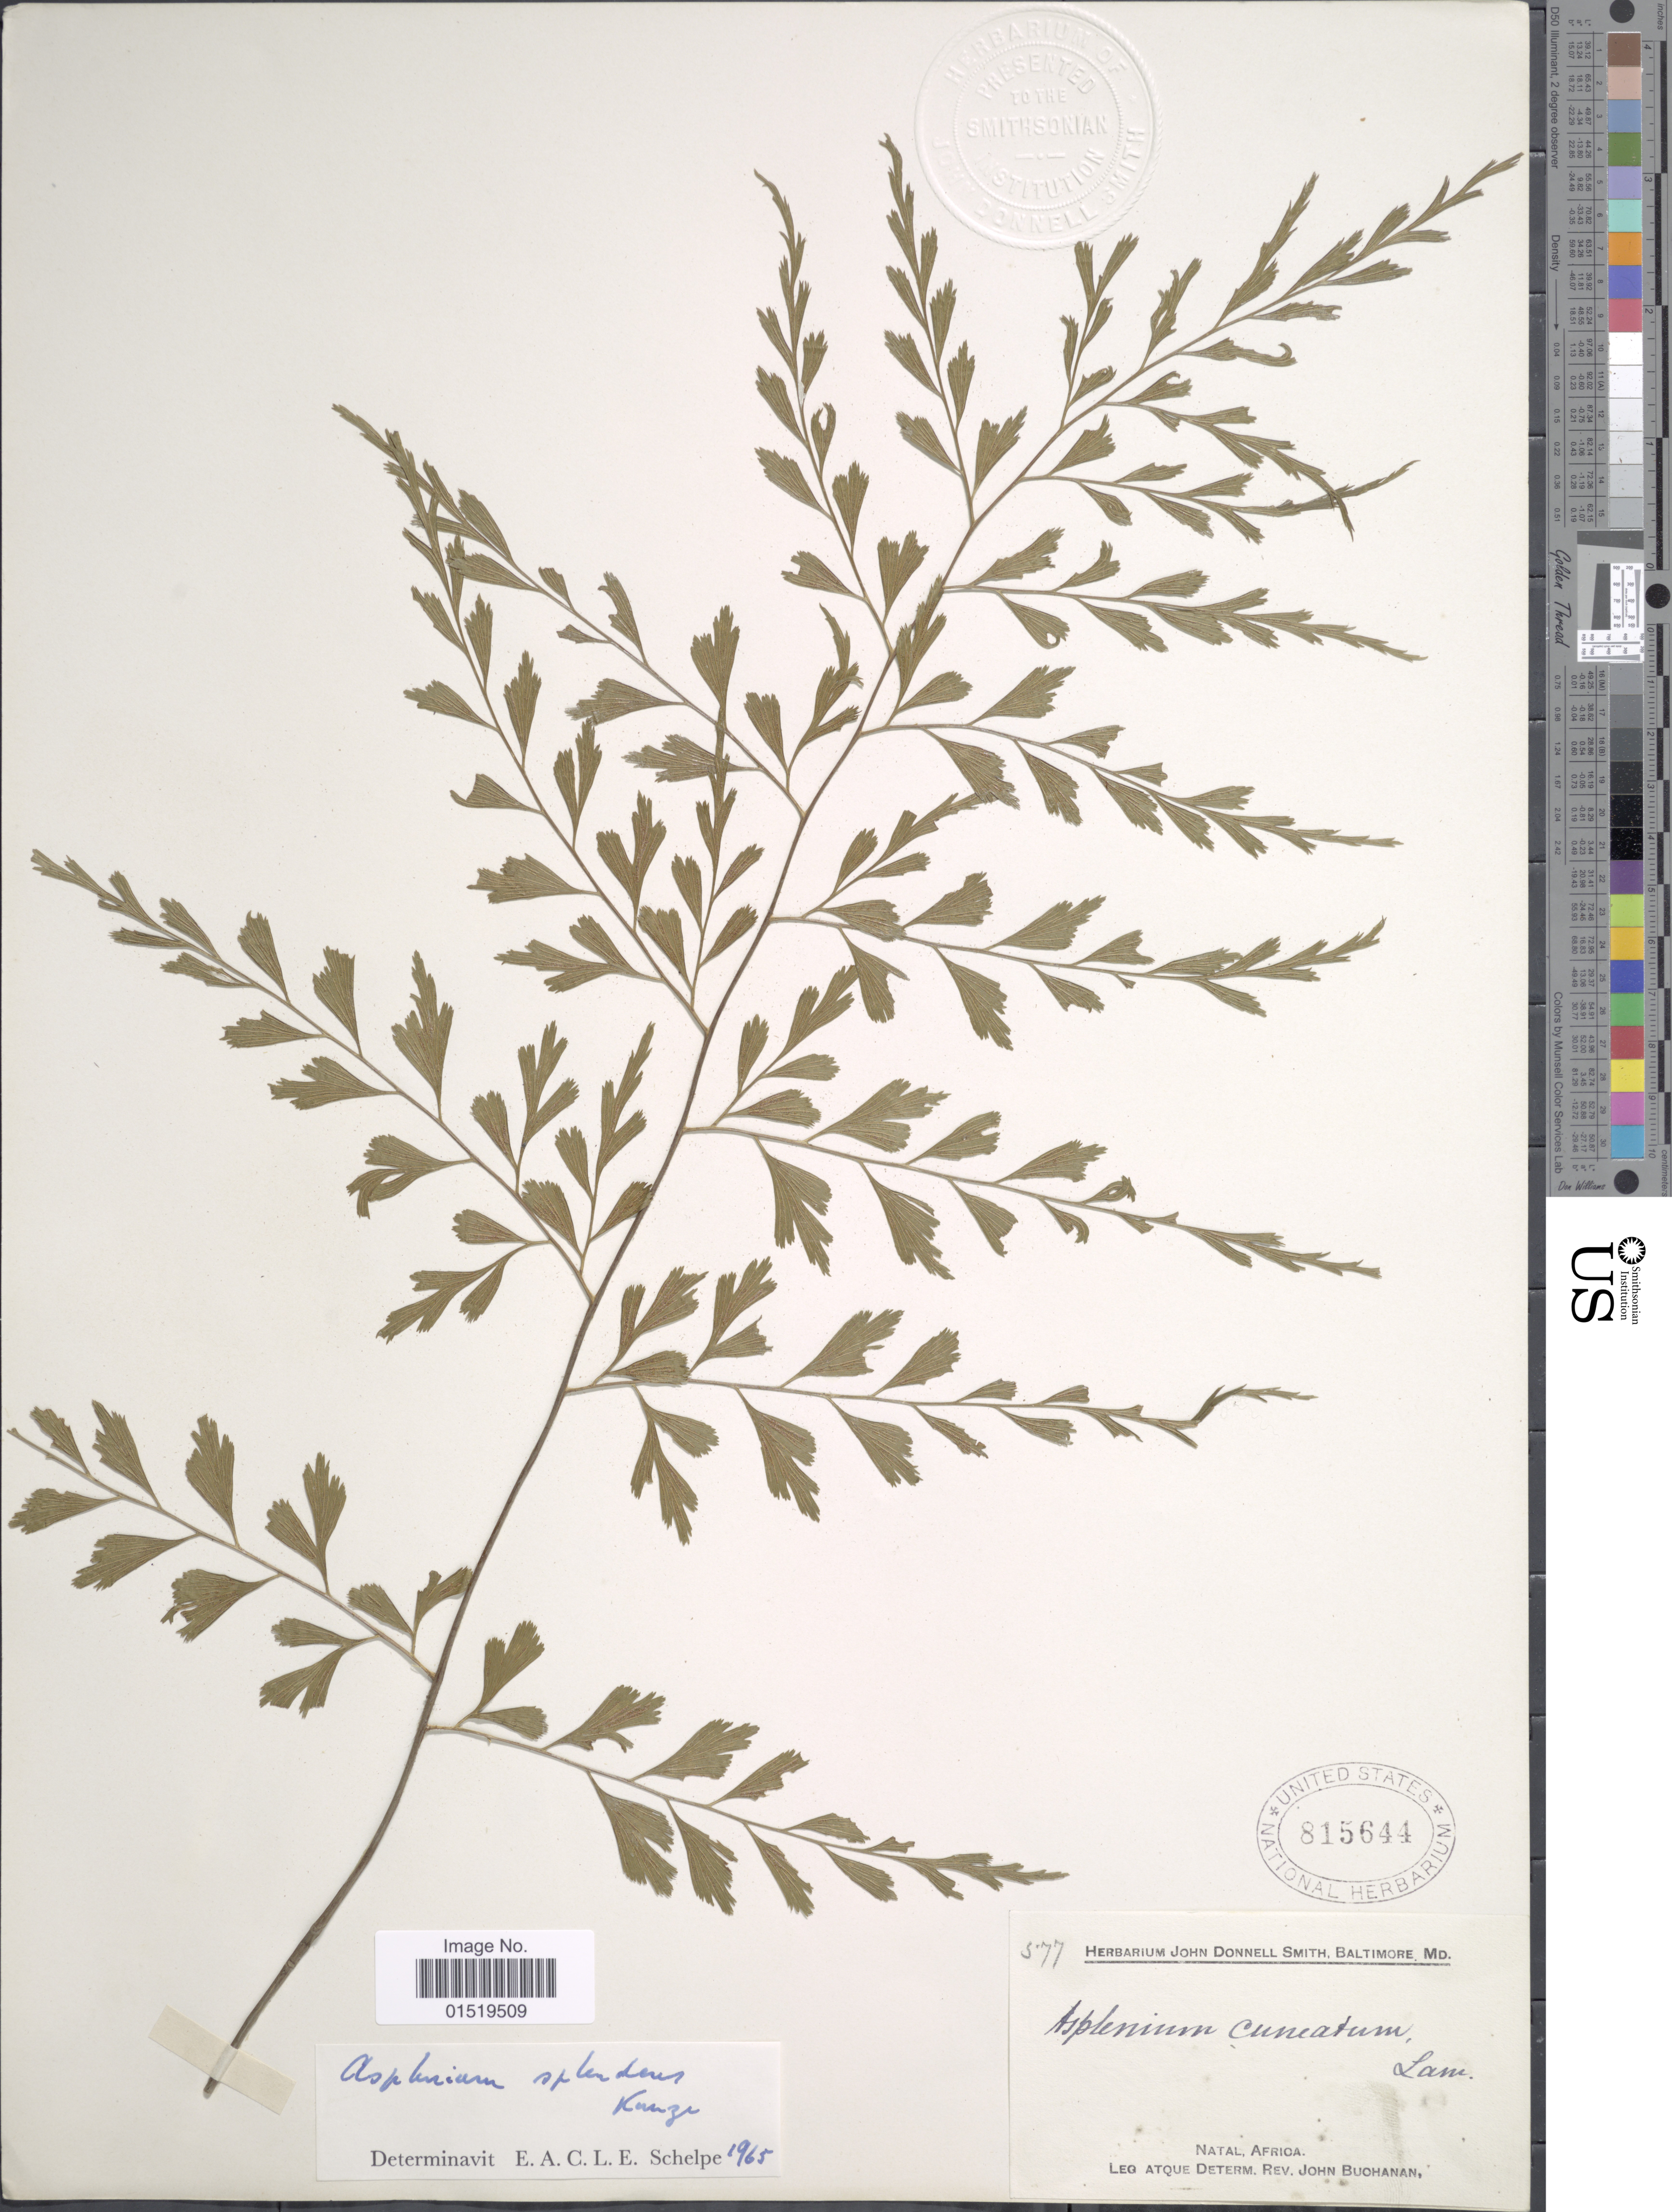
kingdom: Plantae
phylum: Tracheophyta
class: Polypodiopsida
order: Polypodiales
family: Aspleniaceae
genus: Asplenium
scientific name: Asplenium splendens subsp. splendens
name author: Kunze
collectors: J. Buchanan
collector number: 577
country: South Africa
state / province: KwaZulu-Natal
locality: Natal.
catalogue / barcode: US 815644